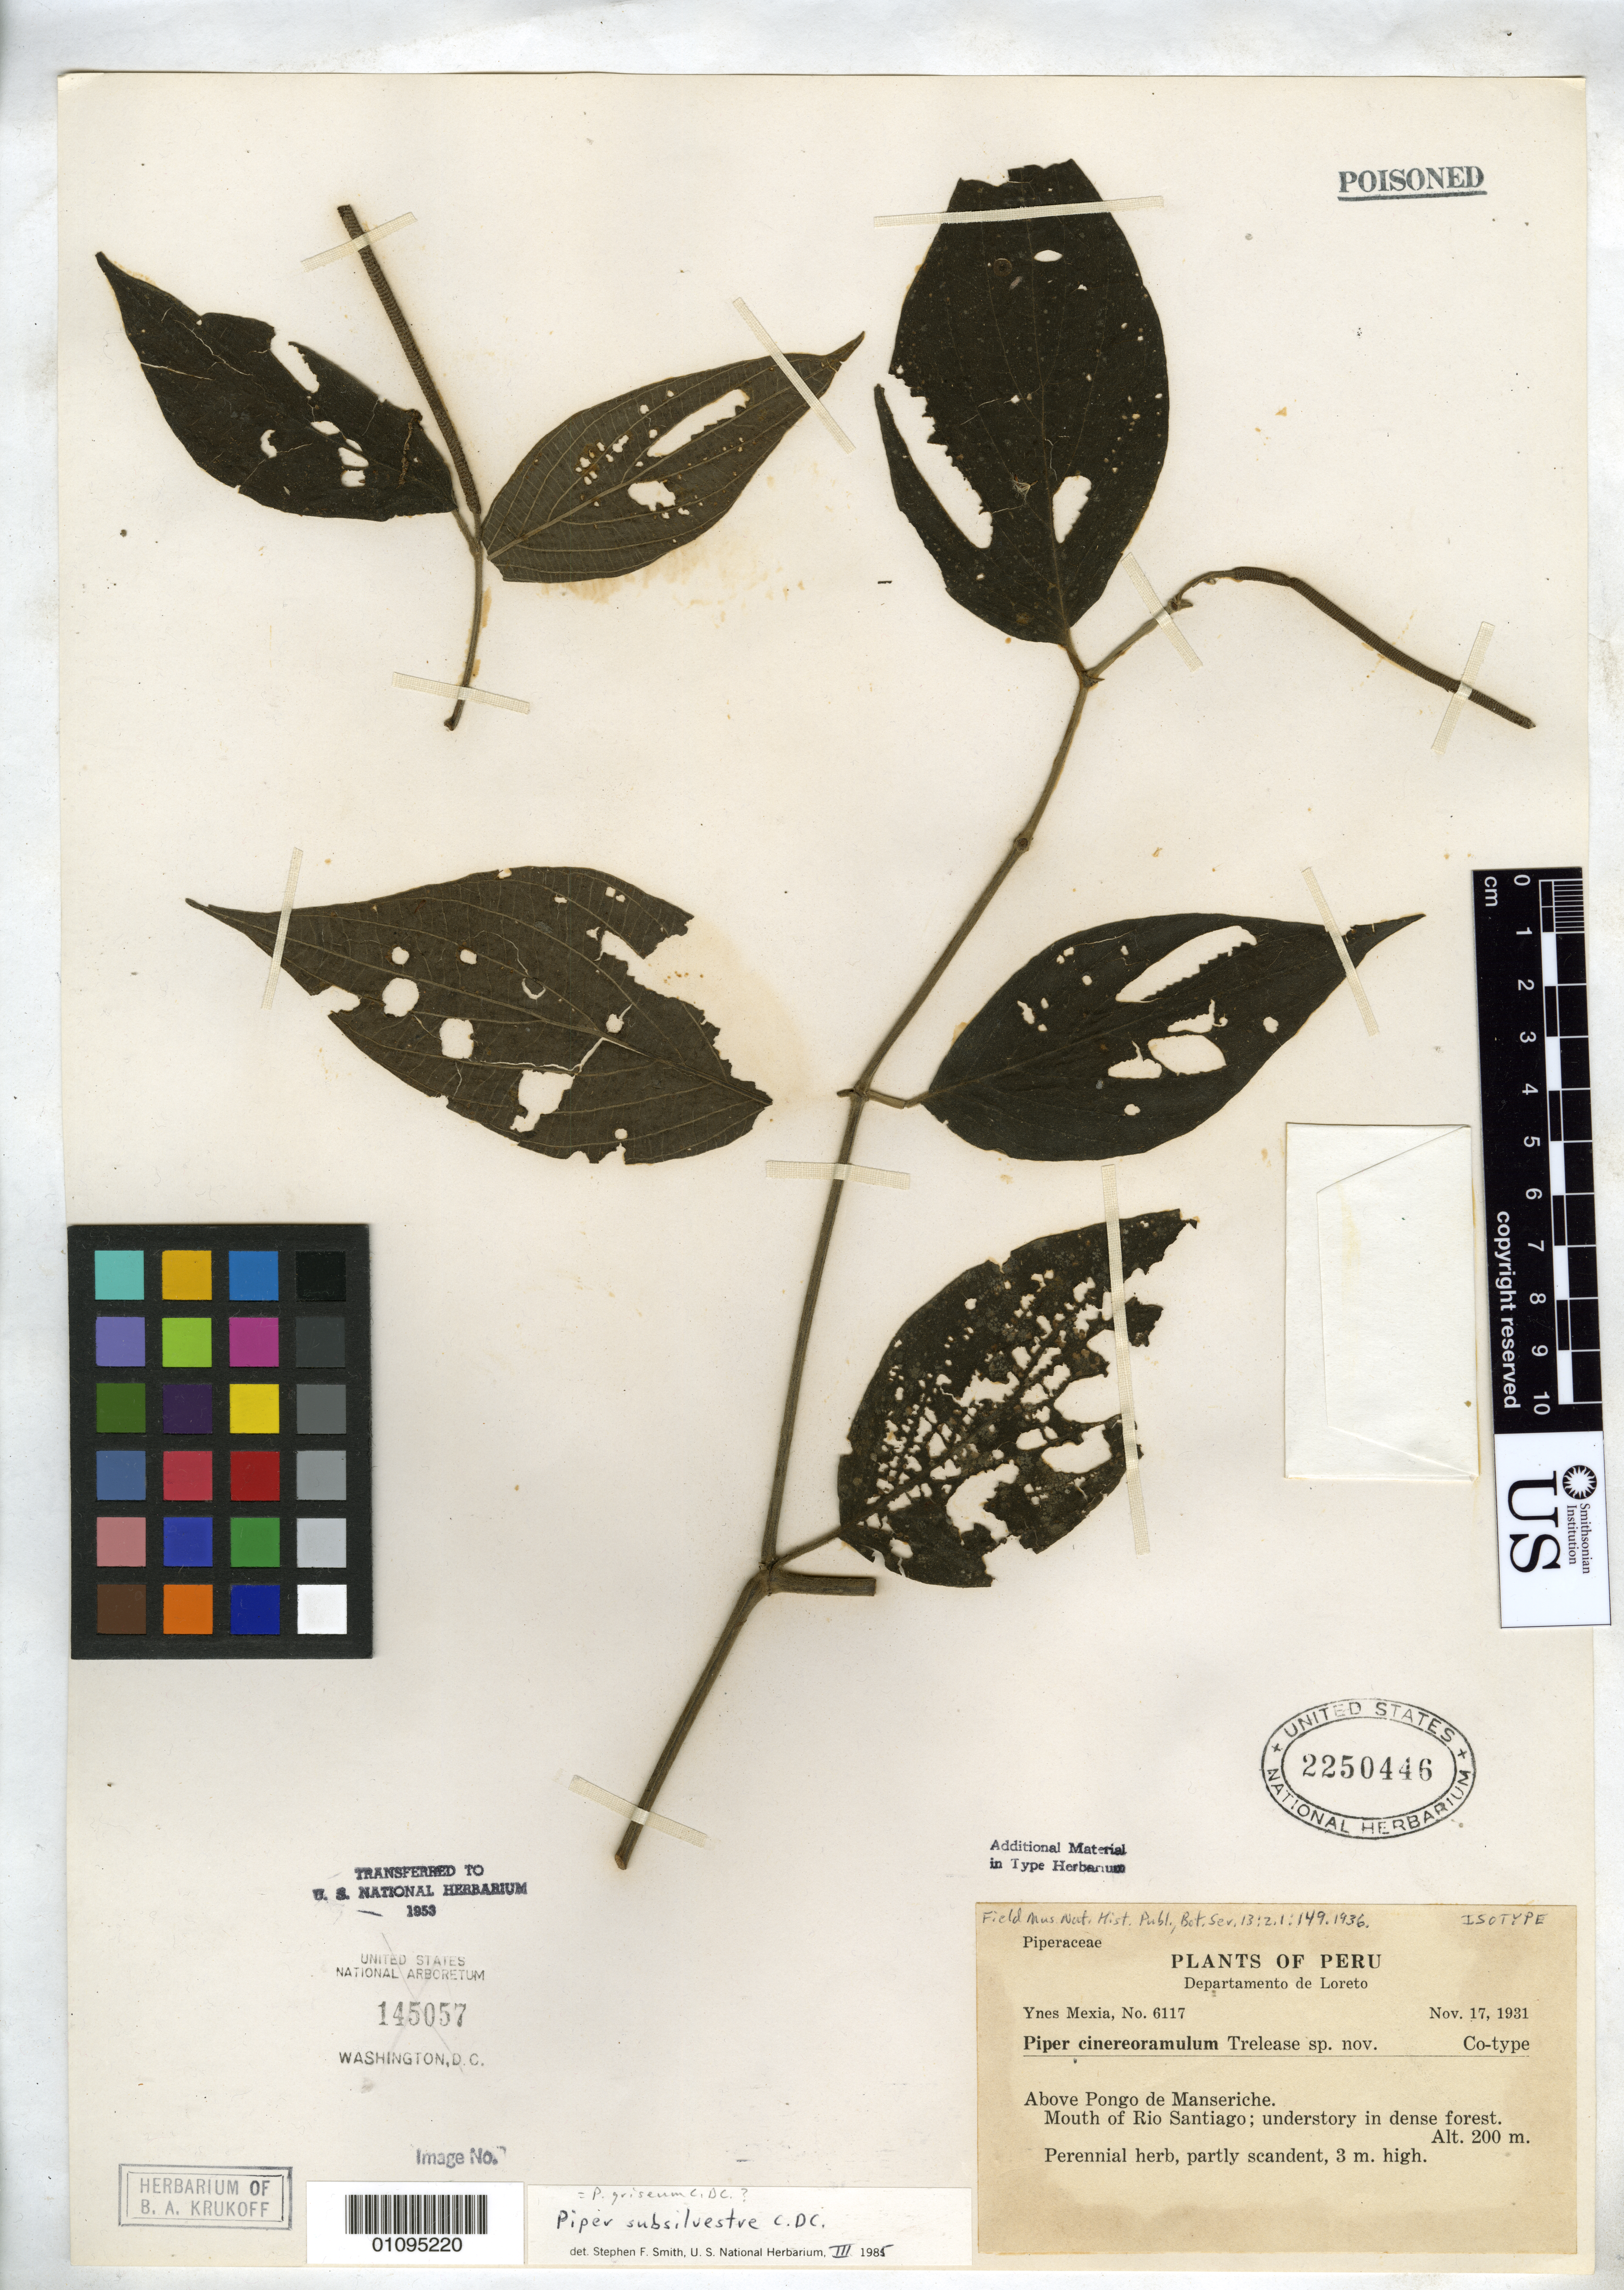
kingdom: Plantae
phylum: Tracheophyta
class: Magnoliopsida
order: Piperales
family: Piperaceae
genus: Piper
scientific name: Piper cinereoramulum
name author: Trel. in J.F. Macbr.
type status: Isotype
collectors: Y. Mexia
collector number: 6117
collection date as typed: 17 Nov 1931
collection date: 1931-11-17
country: Peru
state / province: Loreto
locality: Above Pongo de Manseriche, mouth of Rio Santiago.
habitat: Understory in dense forest.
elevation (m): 200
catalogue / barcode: US 2250446